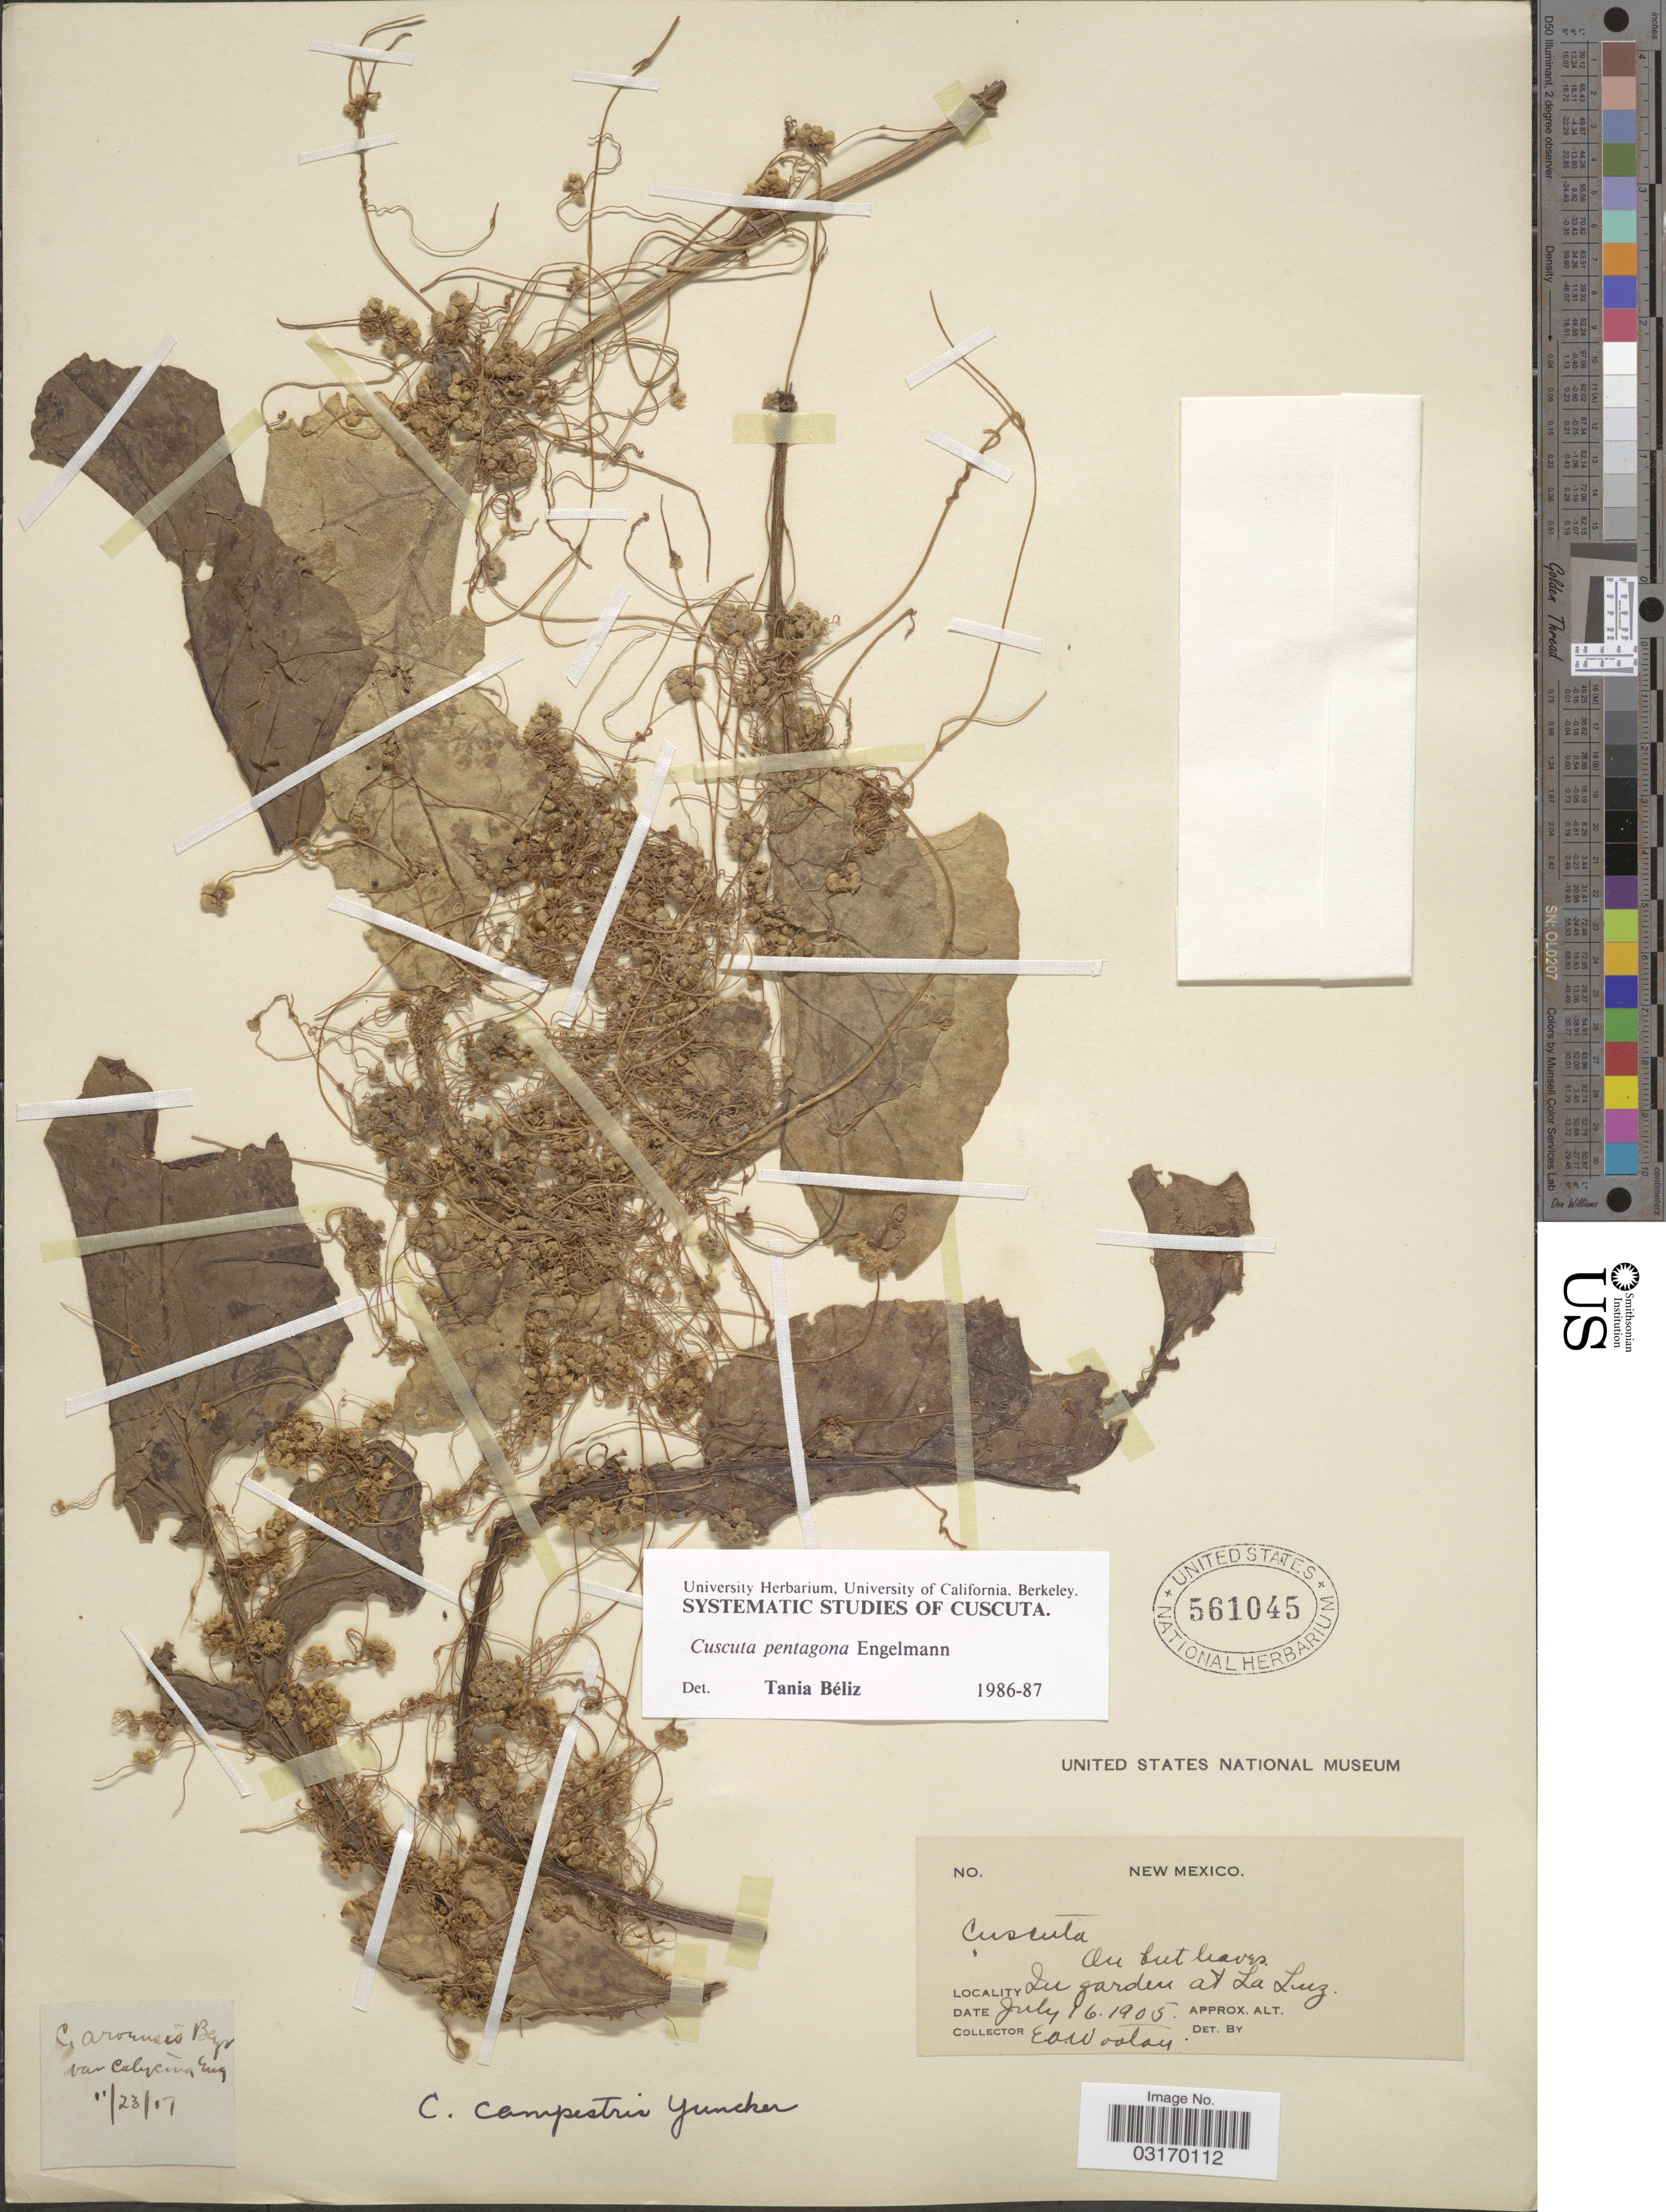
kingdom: Plantae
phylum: Tracheophyta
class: Magnoliopsida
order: Solanales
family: Convolvulaceae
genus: Cuscuta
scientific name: Cuscuta pentagona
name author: Engelm.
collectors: E. O. Wooton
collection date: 1905-07-16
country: United States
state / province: New Mexico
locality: In garden at La Luz.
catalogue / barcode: US 561045